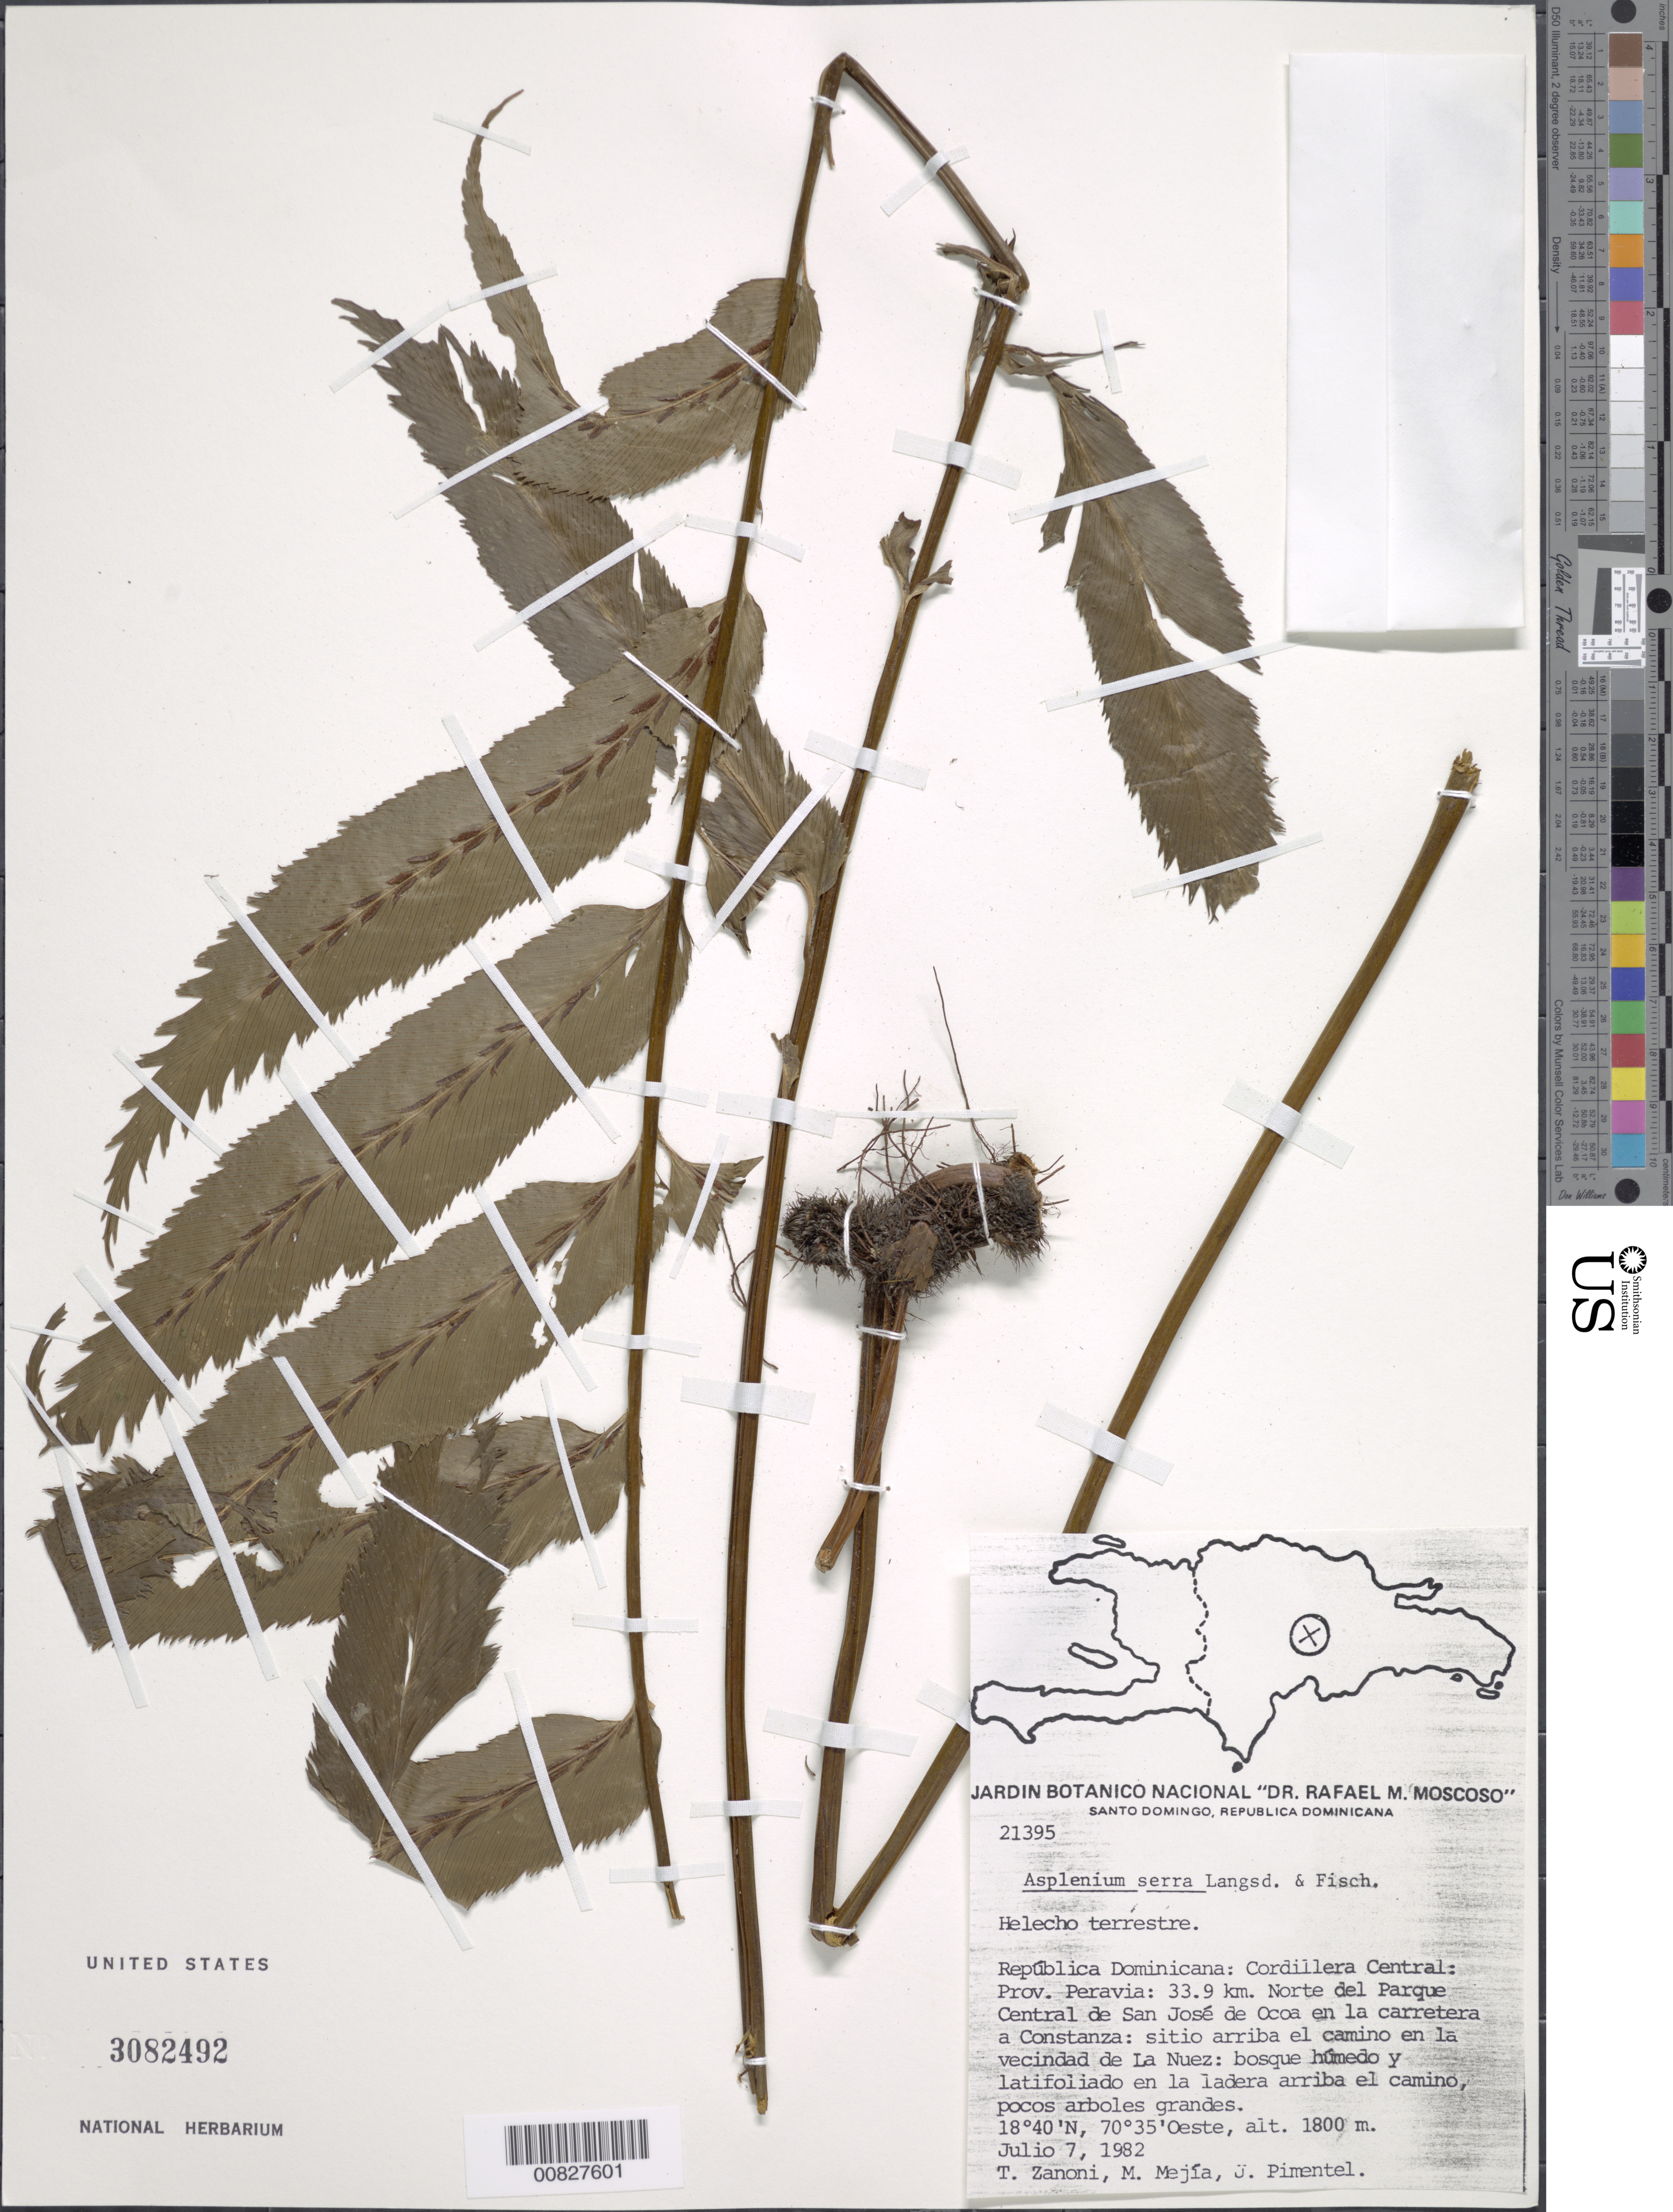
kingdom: Plantae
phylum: Tracheophyta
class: Polypodiopsida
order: Polypodiales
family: Aspleniaceae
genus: Asplenium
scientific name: Asplenium serra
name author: Langsd. & Fisch.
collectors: T. A. Zanoni, M. Mejia & J. Pimentel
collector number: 21395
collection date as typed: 07 Jul 1982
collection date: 1982-07-07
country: Dominican Republic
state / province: Peravia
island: Hispaniola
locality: Cordillera Central, 33.9 km N del Parque Central de San José de Ocoa, carretera a Constanza, vecinidad de La Nuez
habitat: Bosque húmedo y lataifoliado en la ladera arriba el camino, pocos arboles grandes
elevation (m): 1800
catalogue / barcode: US 3082492